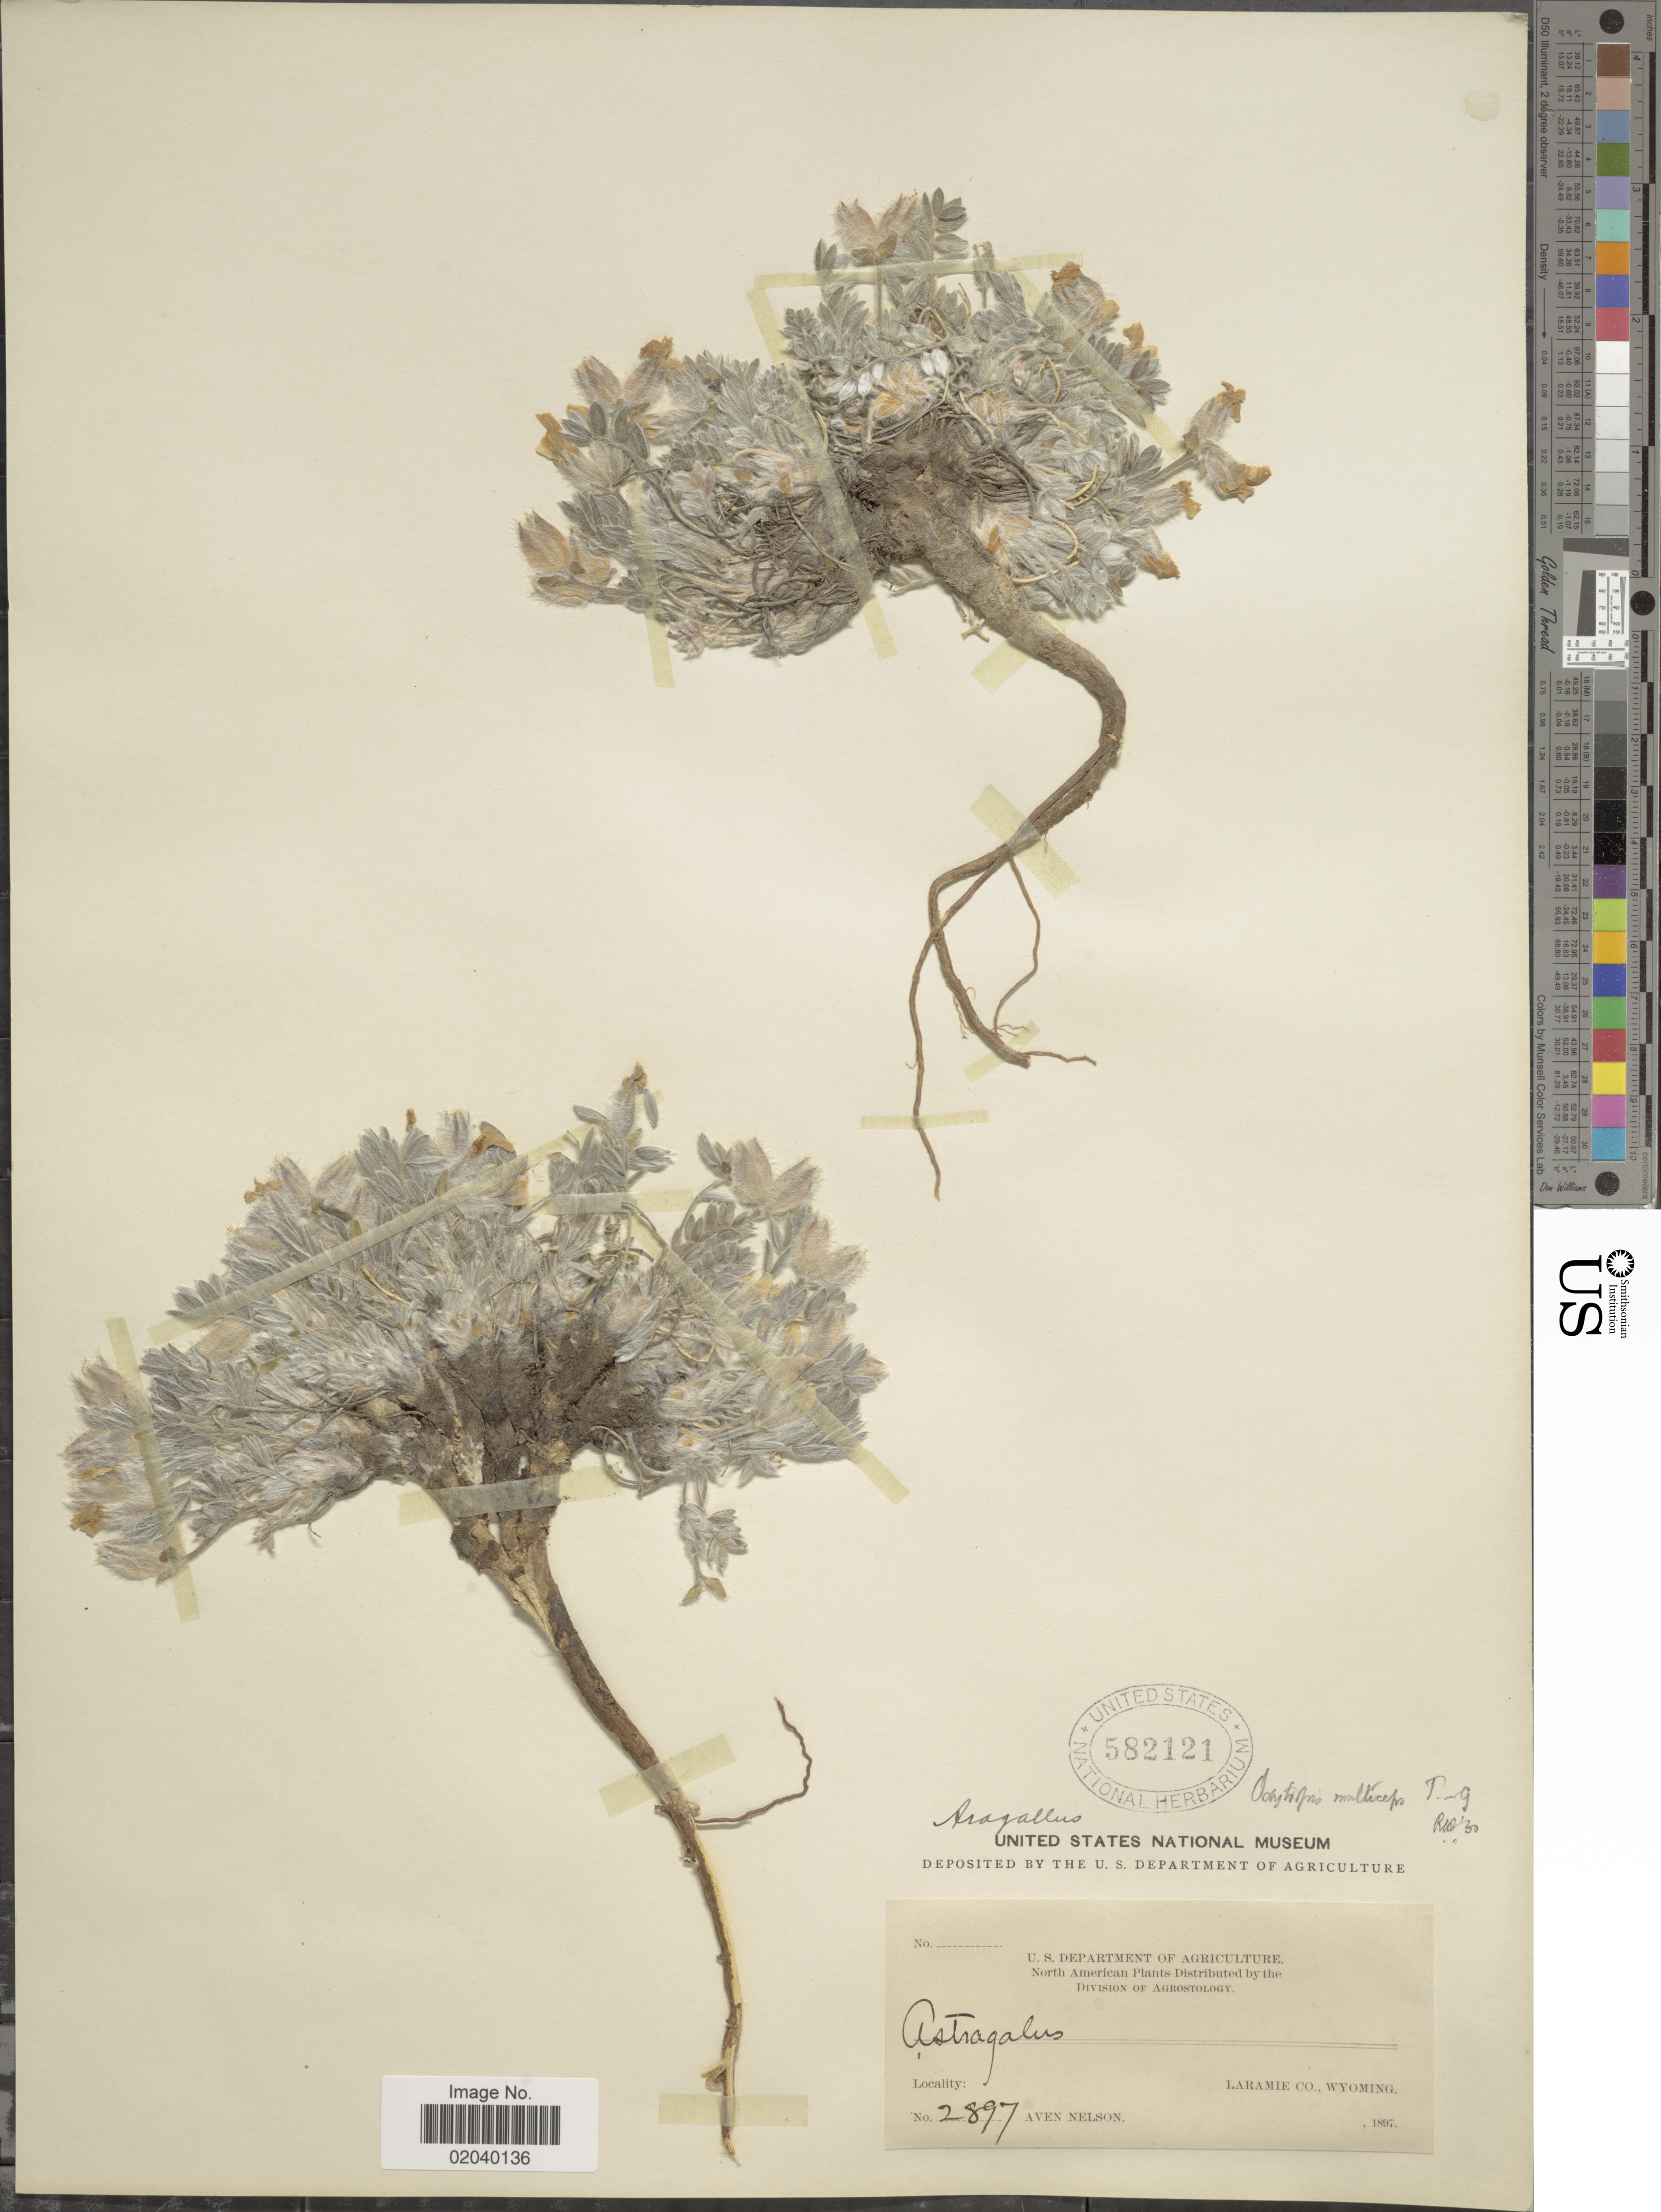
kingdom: Plantae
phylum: Tracheophyta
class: Magnoliopsida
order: Fabales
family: Fabaceae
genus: Oxytropis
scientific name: Oxytropis muticeps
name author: Nutt.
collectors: A. Nelson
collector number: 2897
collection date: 1897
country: United States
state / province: Wyoming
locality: Laramie Co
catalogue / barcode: US 582121